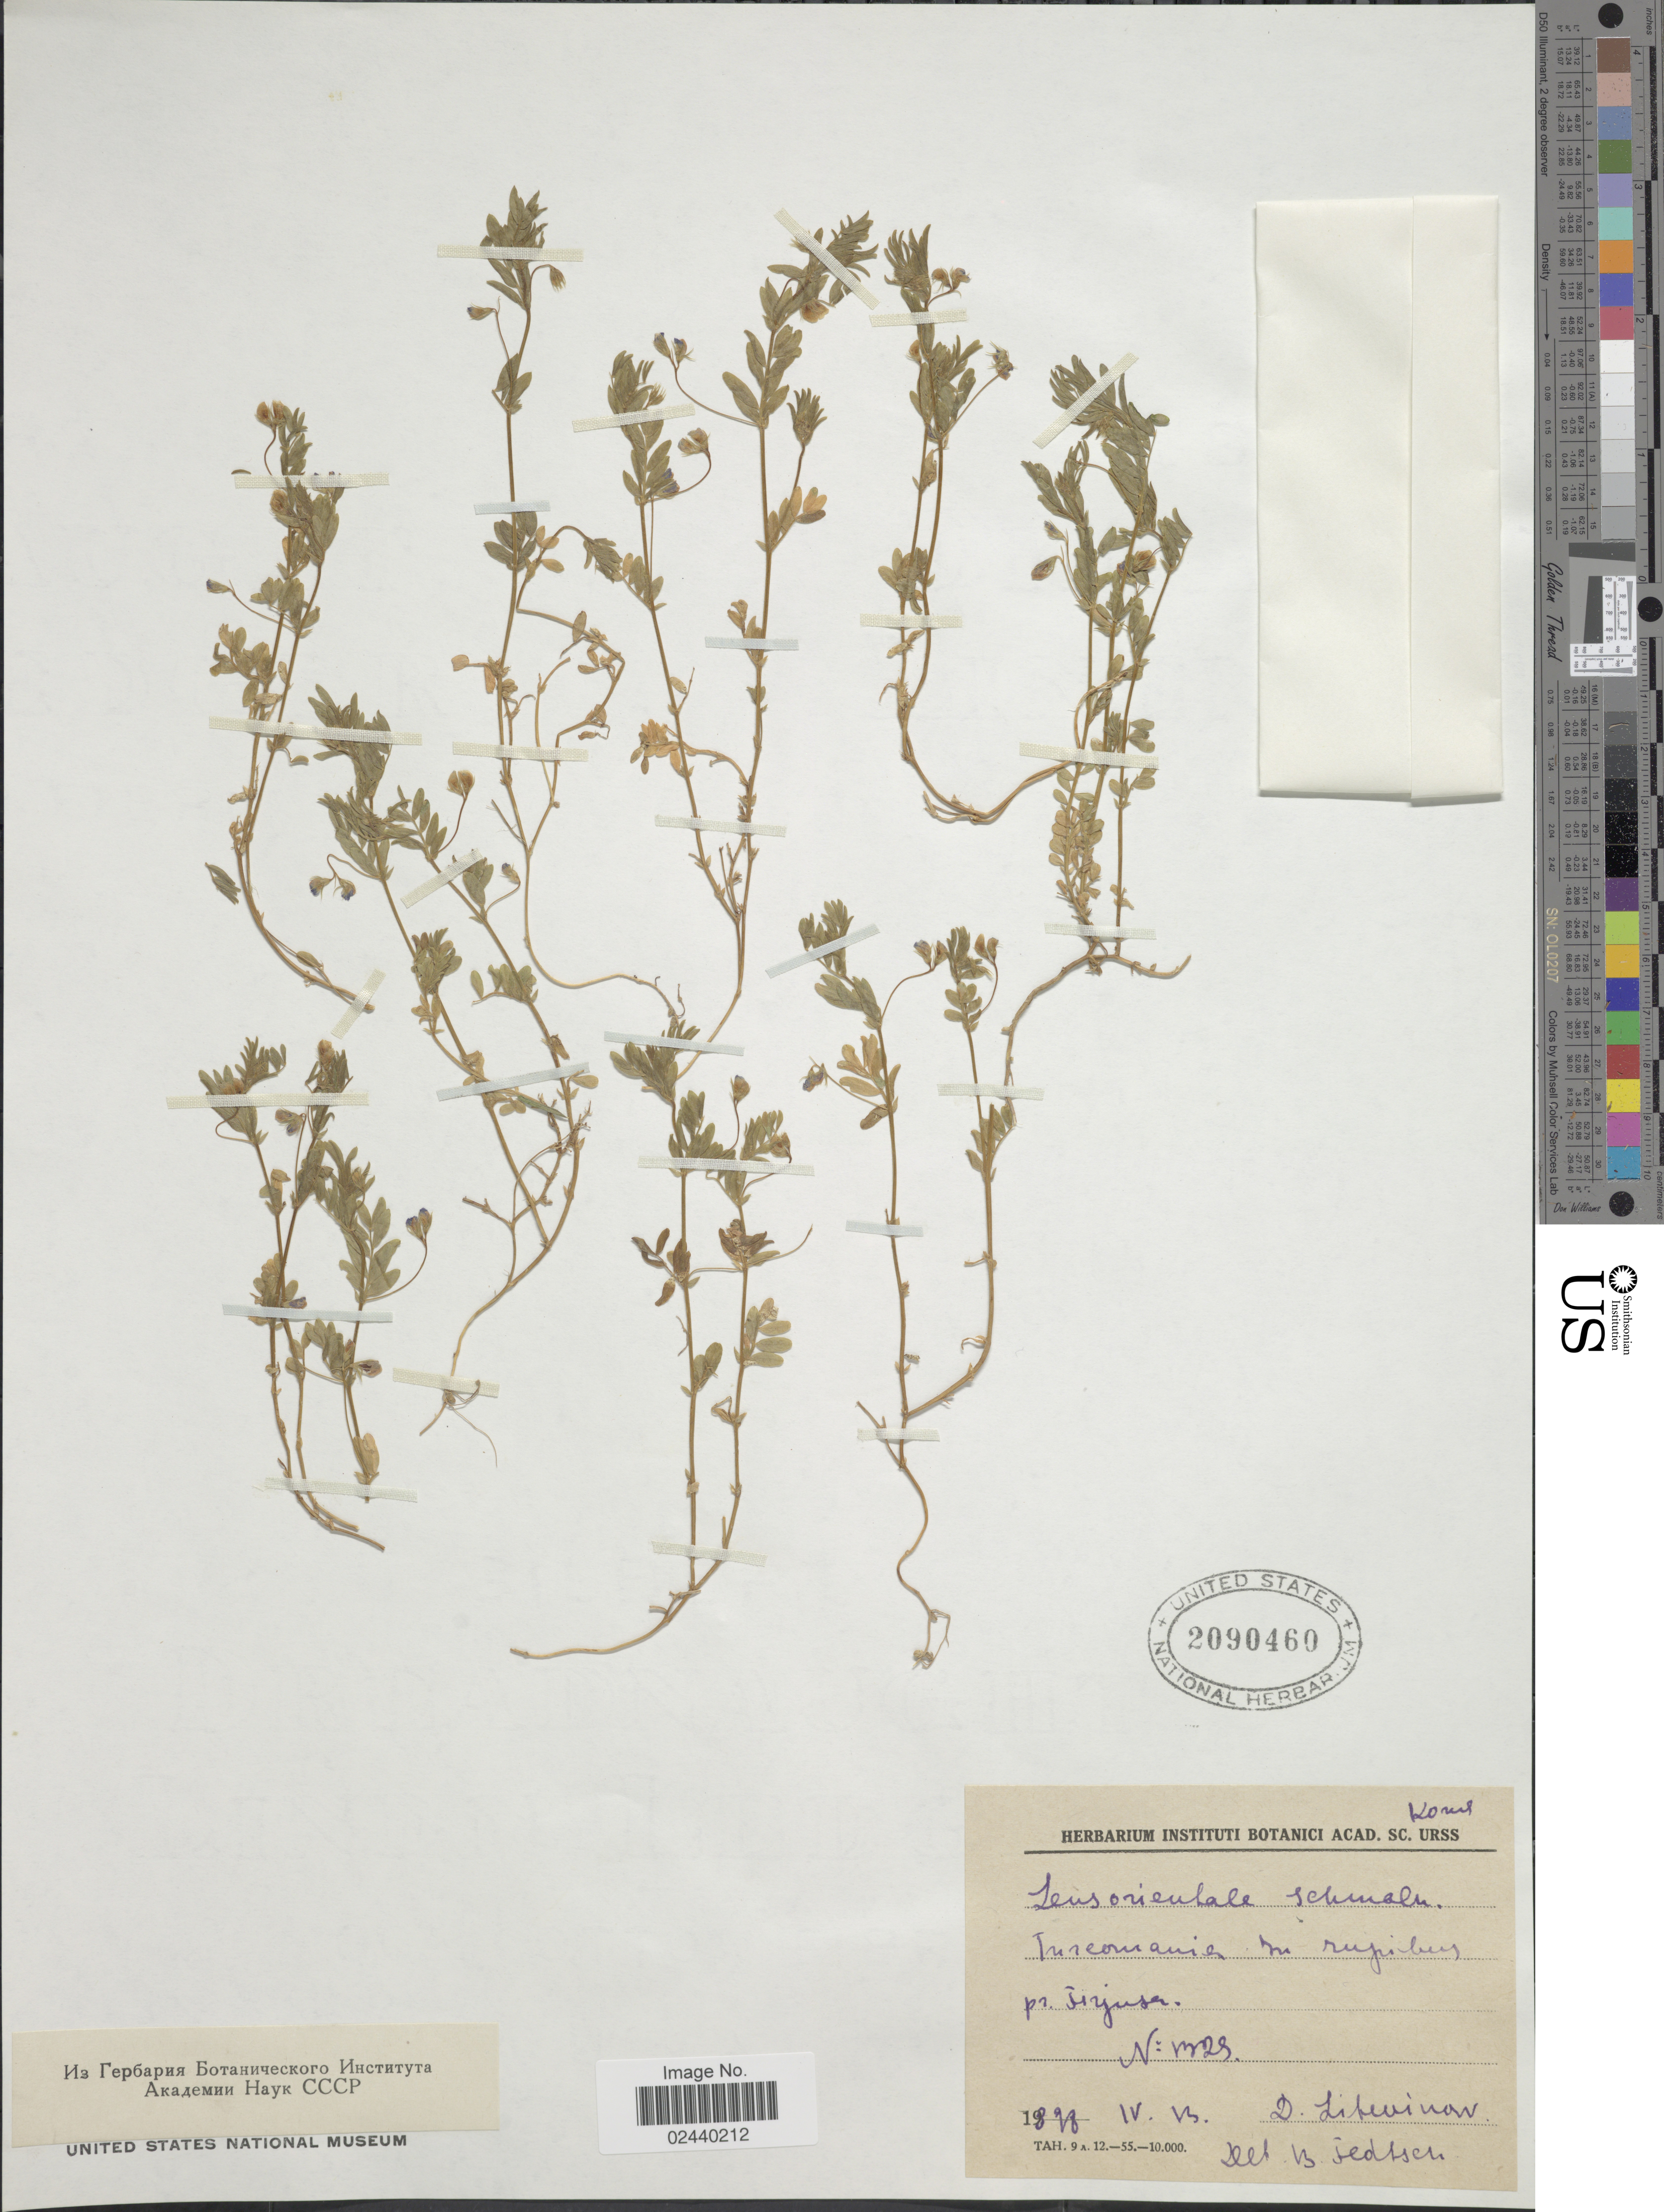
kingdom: Plantae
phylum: Tracheophyta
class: Magnoliopsida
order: Fabales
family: Fabaceae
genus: Vicia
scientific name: Vicia orientalis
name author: (Boiss.) Bég. & Diratz.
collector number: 1329*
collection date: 1898-04-13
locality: X, Incomanien in rupibus. [interpreted]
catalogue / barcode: US 2090460